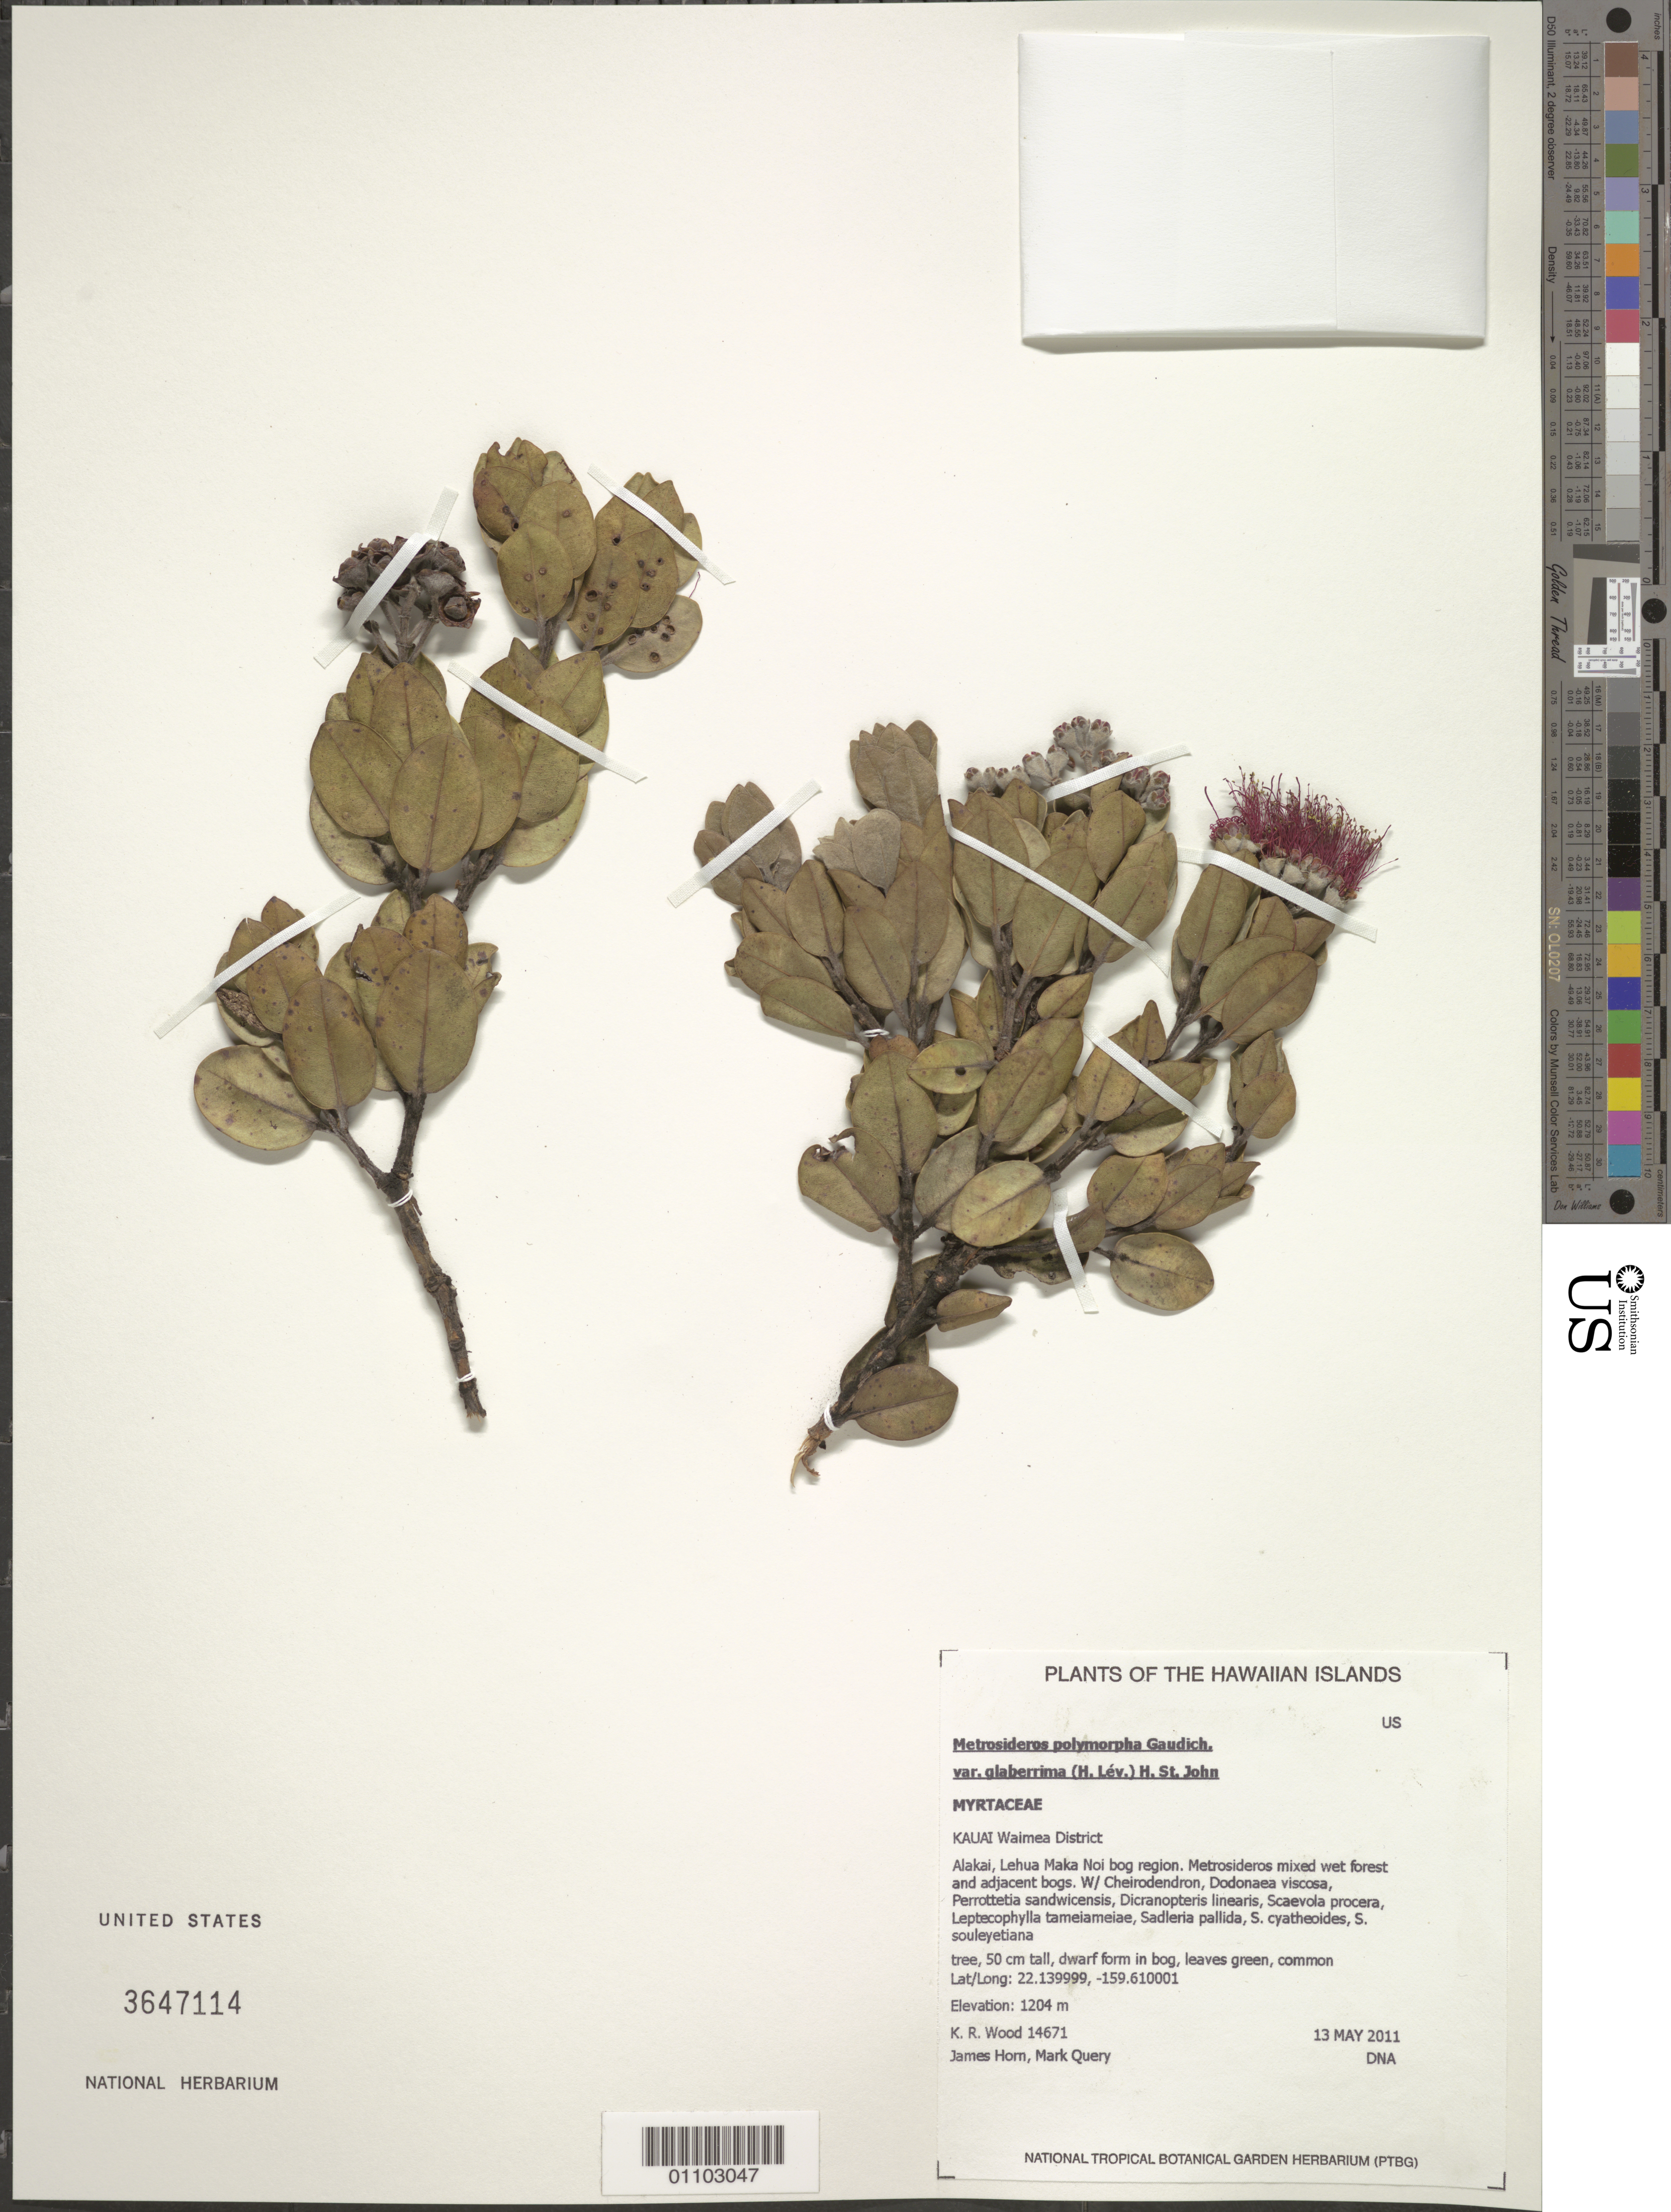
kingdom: Plantae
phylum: Tracheophyta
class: Magnoliopsida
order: Myrtales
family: Myrtaceae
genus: Metrosideros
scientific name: Metrosideros polymorpha var. glaberrima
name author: (H. Lév.) H. St. John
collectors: K. R. Wood, J. Horn & M. Query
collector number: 14671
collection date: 2011-05-13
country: United States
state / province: Hawaii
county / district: Kauai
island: Kaua'i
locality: Waimea District, Alakai, Lehua Maka Noi bog region.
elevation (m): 1204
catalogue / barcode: US 3647114